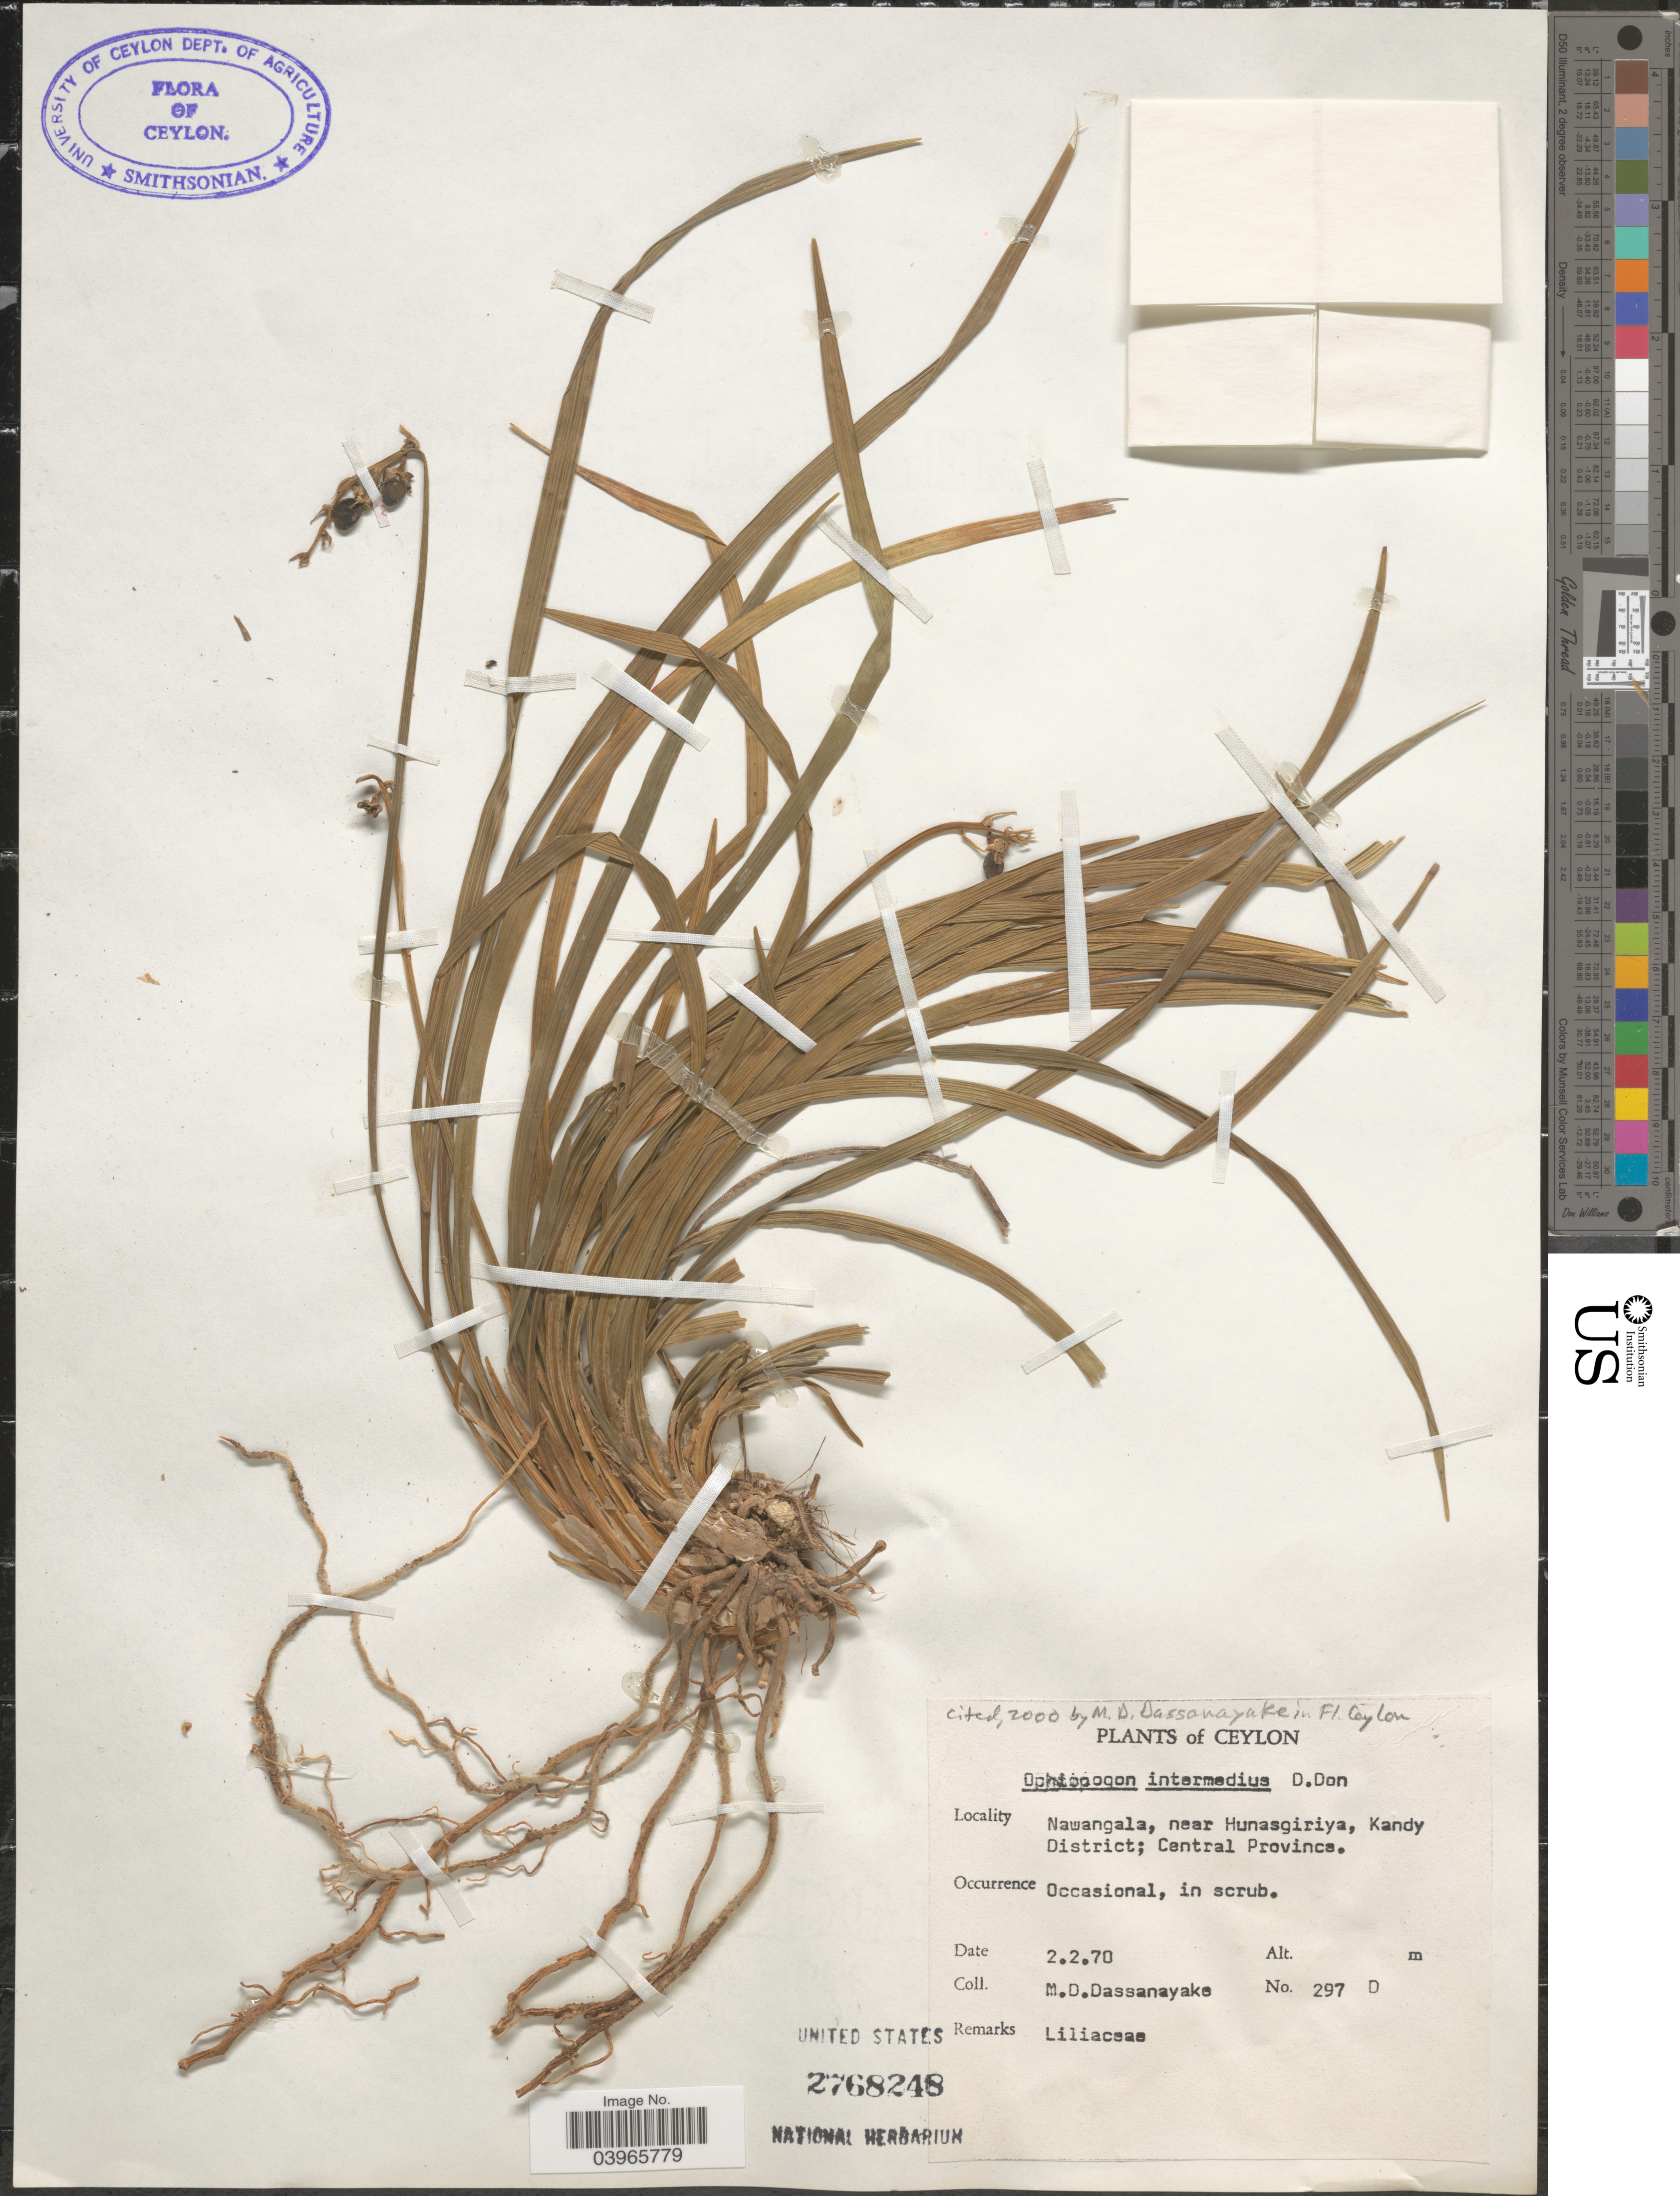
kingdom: Plantae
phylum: Tracheophyta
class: Liliopsida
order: Asparagales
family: Asparagaceae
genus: Ophiopogon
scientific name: Ophiopogon intermedius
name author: D. Don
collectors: M. D. Dassanayake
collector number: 297 D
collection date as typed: Transcribed d/m/y: 2/2/70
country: Sri Lanka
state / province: Central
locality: Ceylon. Nawangala, near Hunasgiriya, Kandy District.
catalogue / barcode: US 2768248